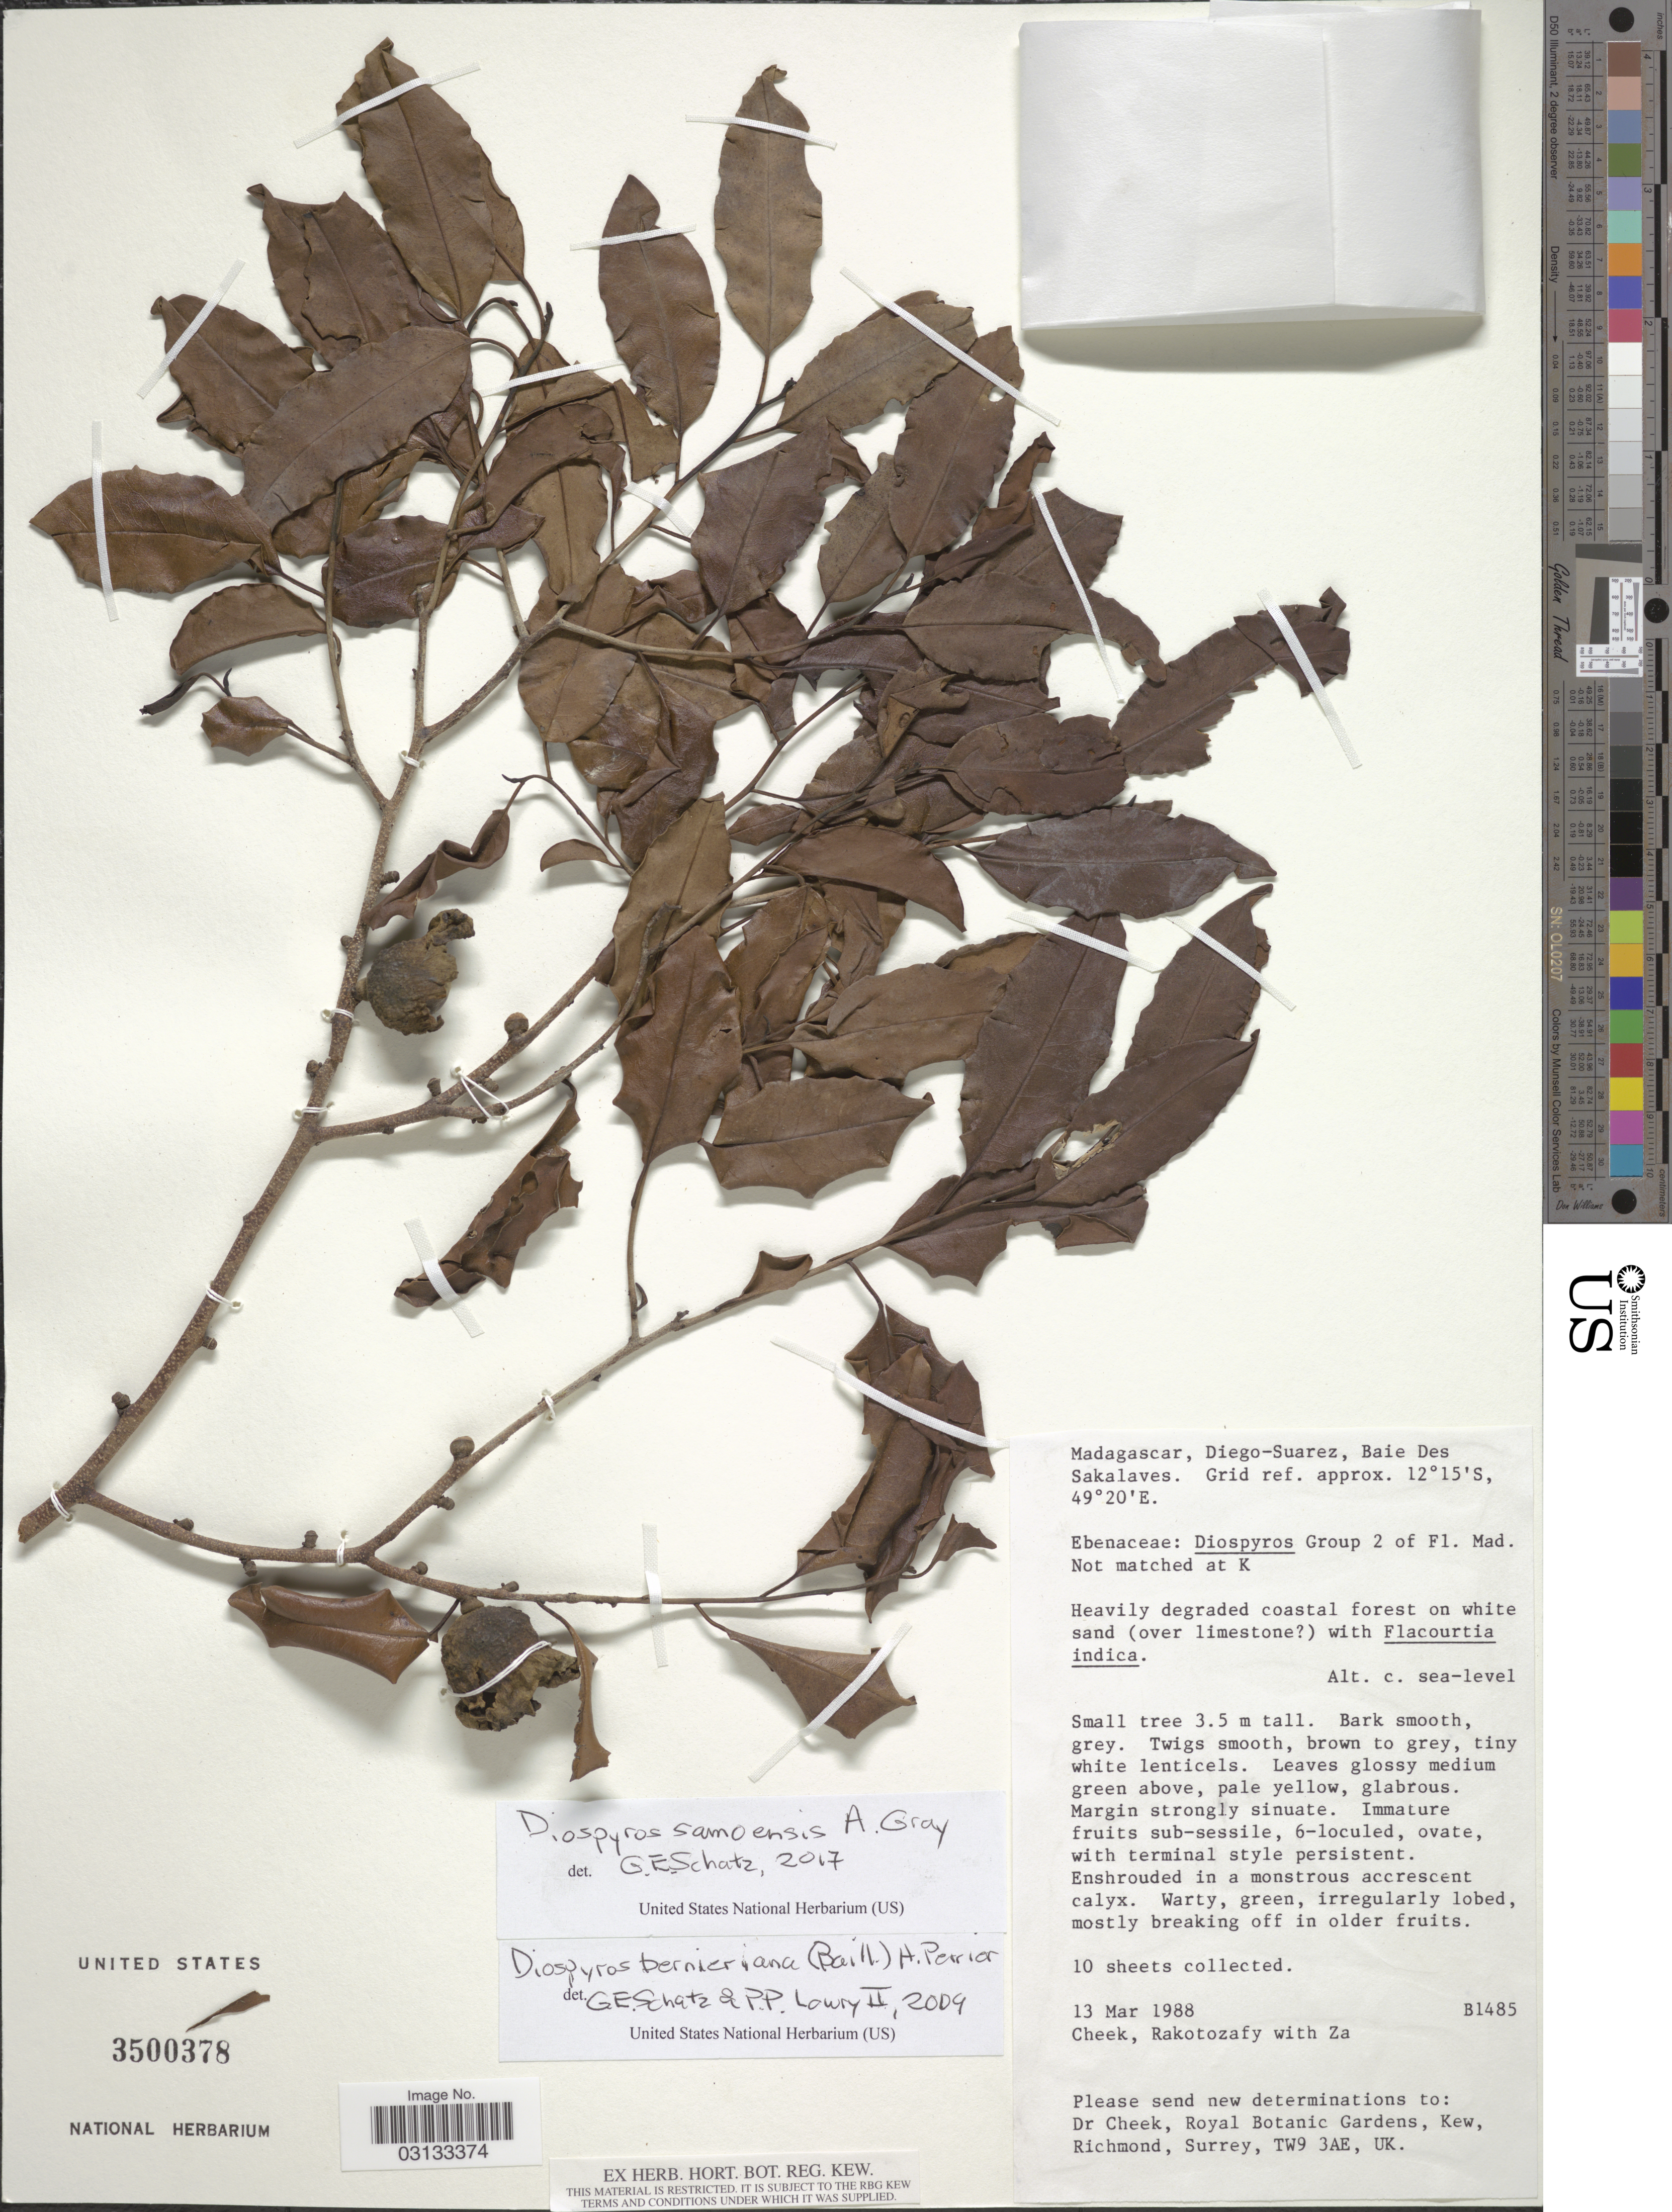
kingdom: Plantae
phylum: Tracheophyta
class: Magnoliopsida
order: Ericales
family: Ebenaceae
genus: Diospyros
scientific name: Diospyros samoensis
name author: A. Gray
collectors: -. Cheek, Rakotozafy & Za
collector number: B1485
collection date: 1988-03-13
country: Madagascar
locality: Diego-Suarez, Baie Des Sakalaves.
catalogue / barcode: US 3500378